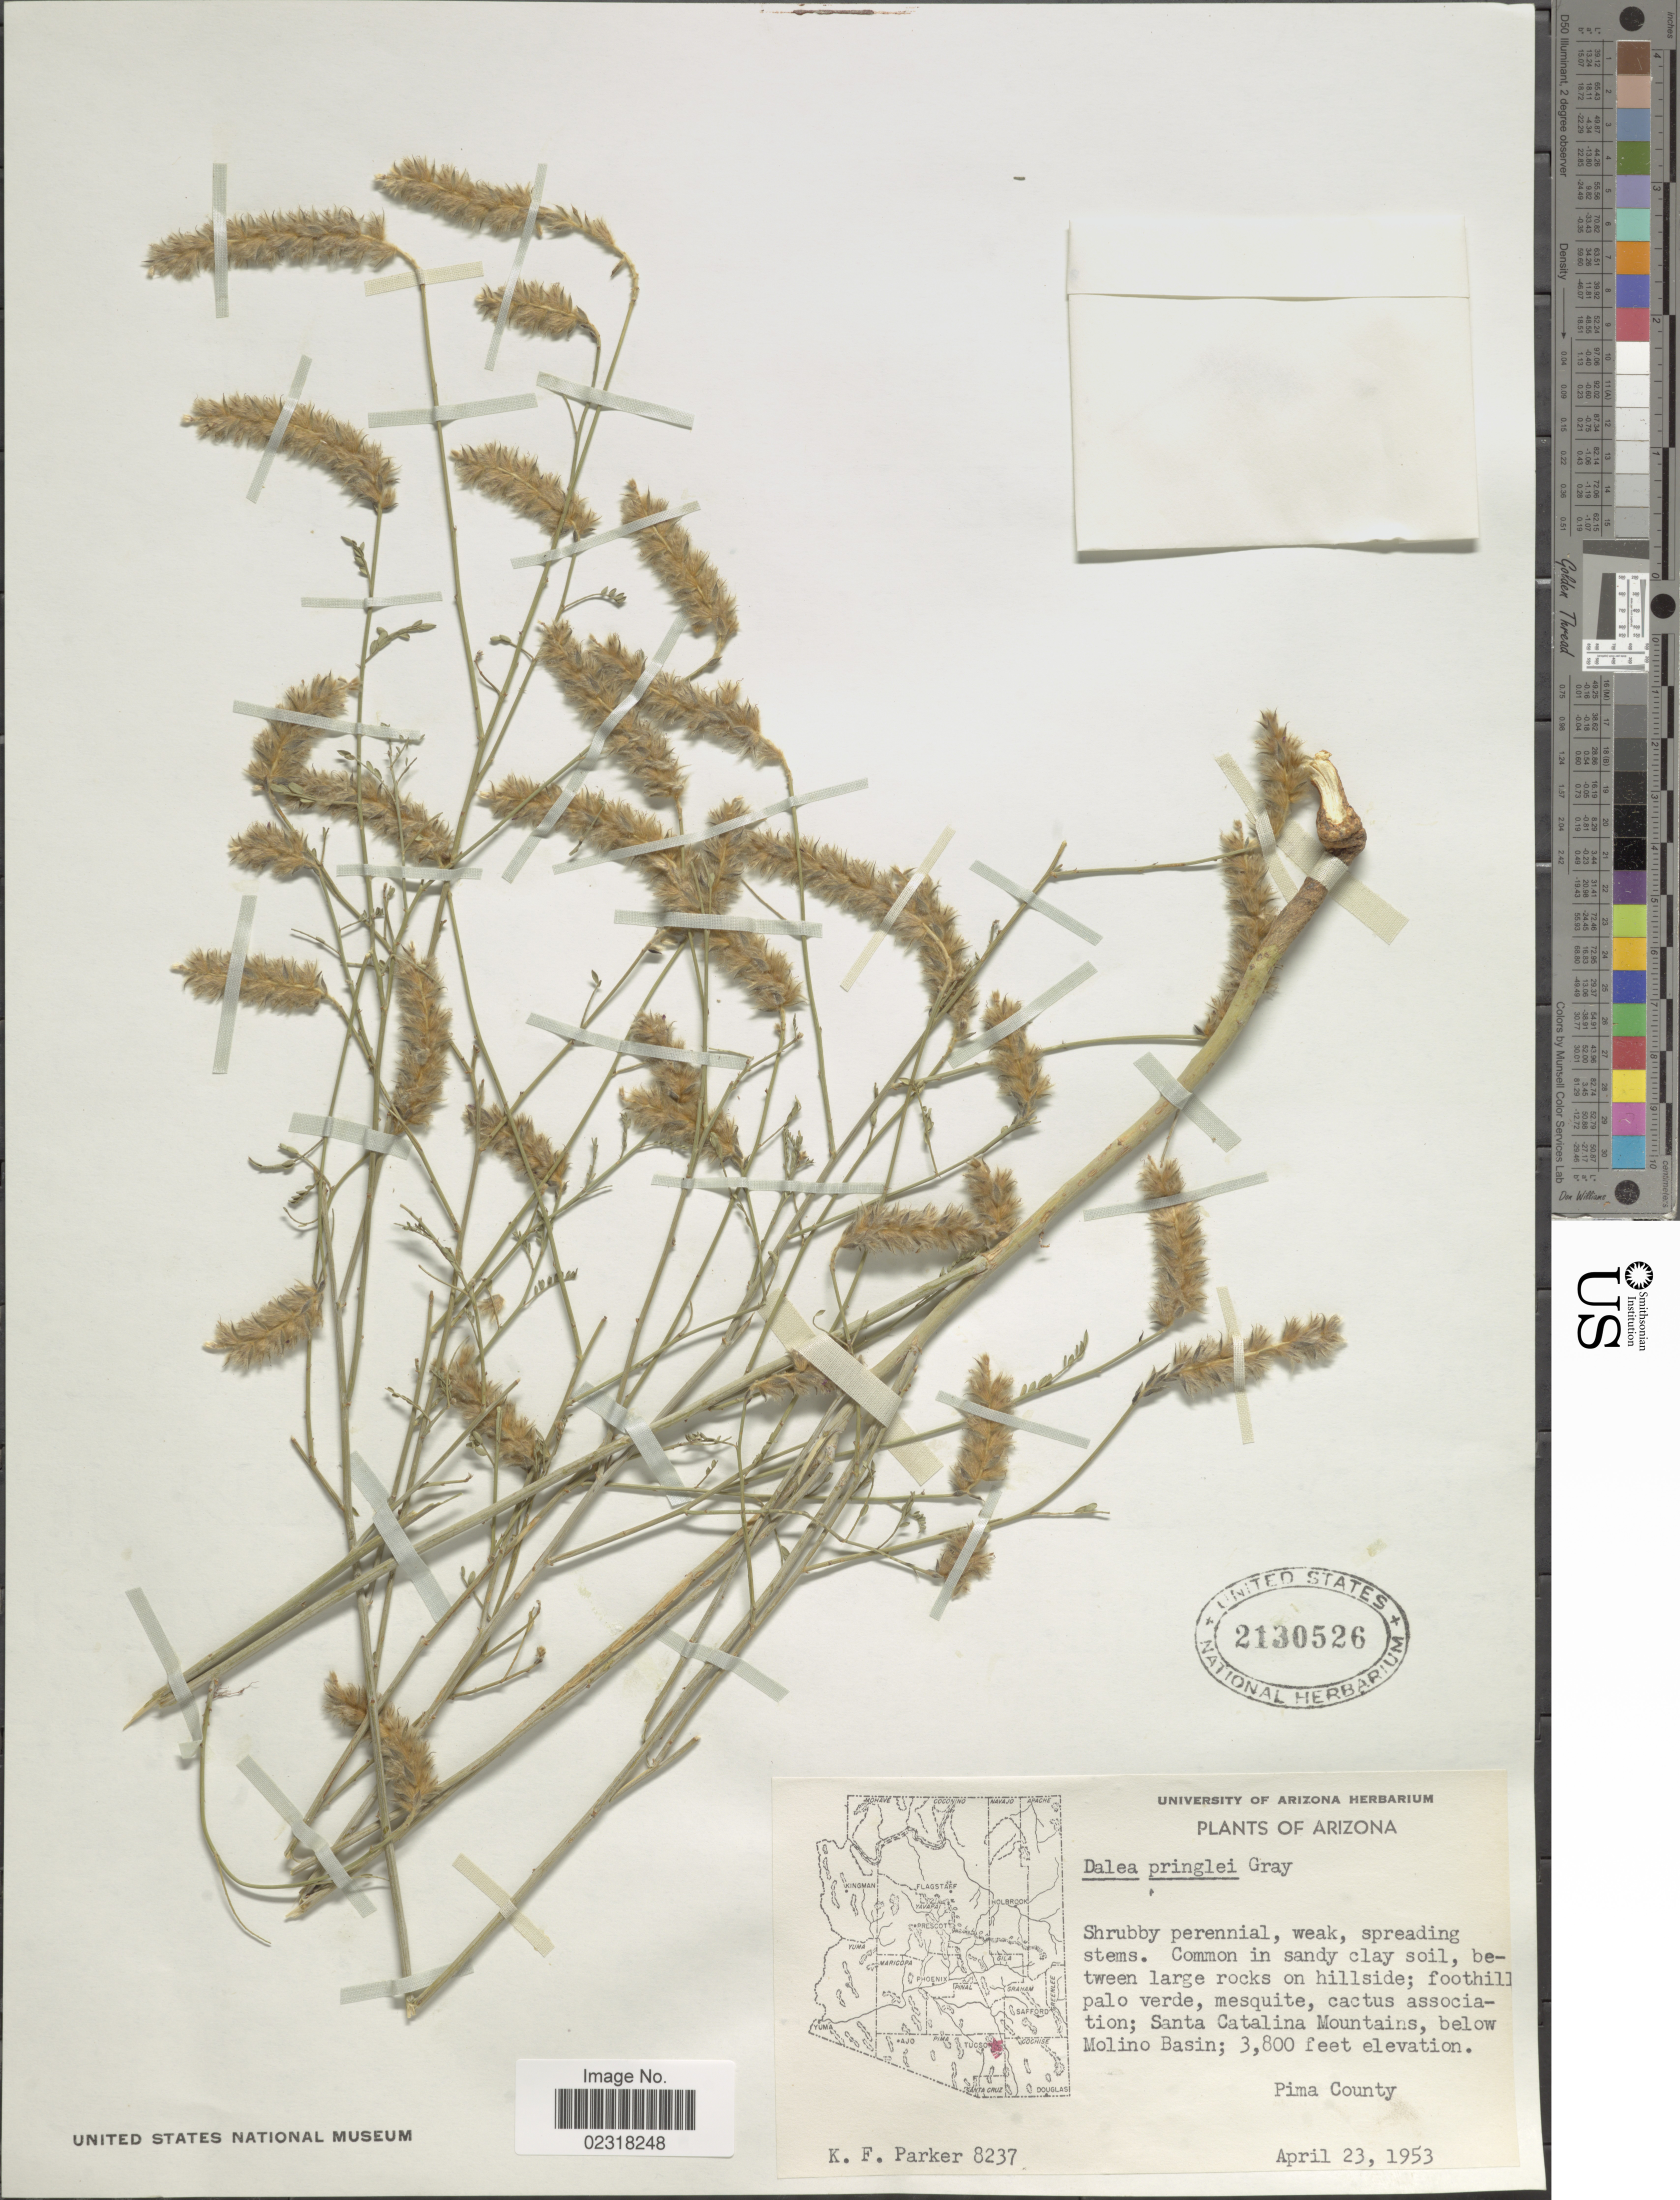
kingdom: Plantae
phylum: Tracheophyta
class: Magnoliopsida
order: Fabales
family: Fabaceae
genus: Dalea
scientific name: Dalea pringlei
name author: A. Gray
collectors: K. F. Parker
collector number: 8237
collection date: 1953-04-23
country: United States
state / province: Arizona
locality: Common in sandy clay soil, between large rocks on hillside; Santa Catalina Mountains, below Molino Basin; Pima County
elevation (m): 1158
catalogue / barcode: US 2130526